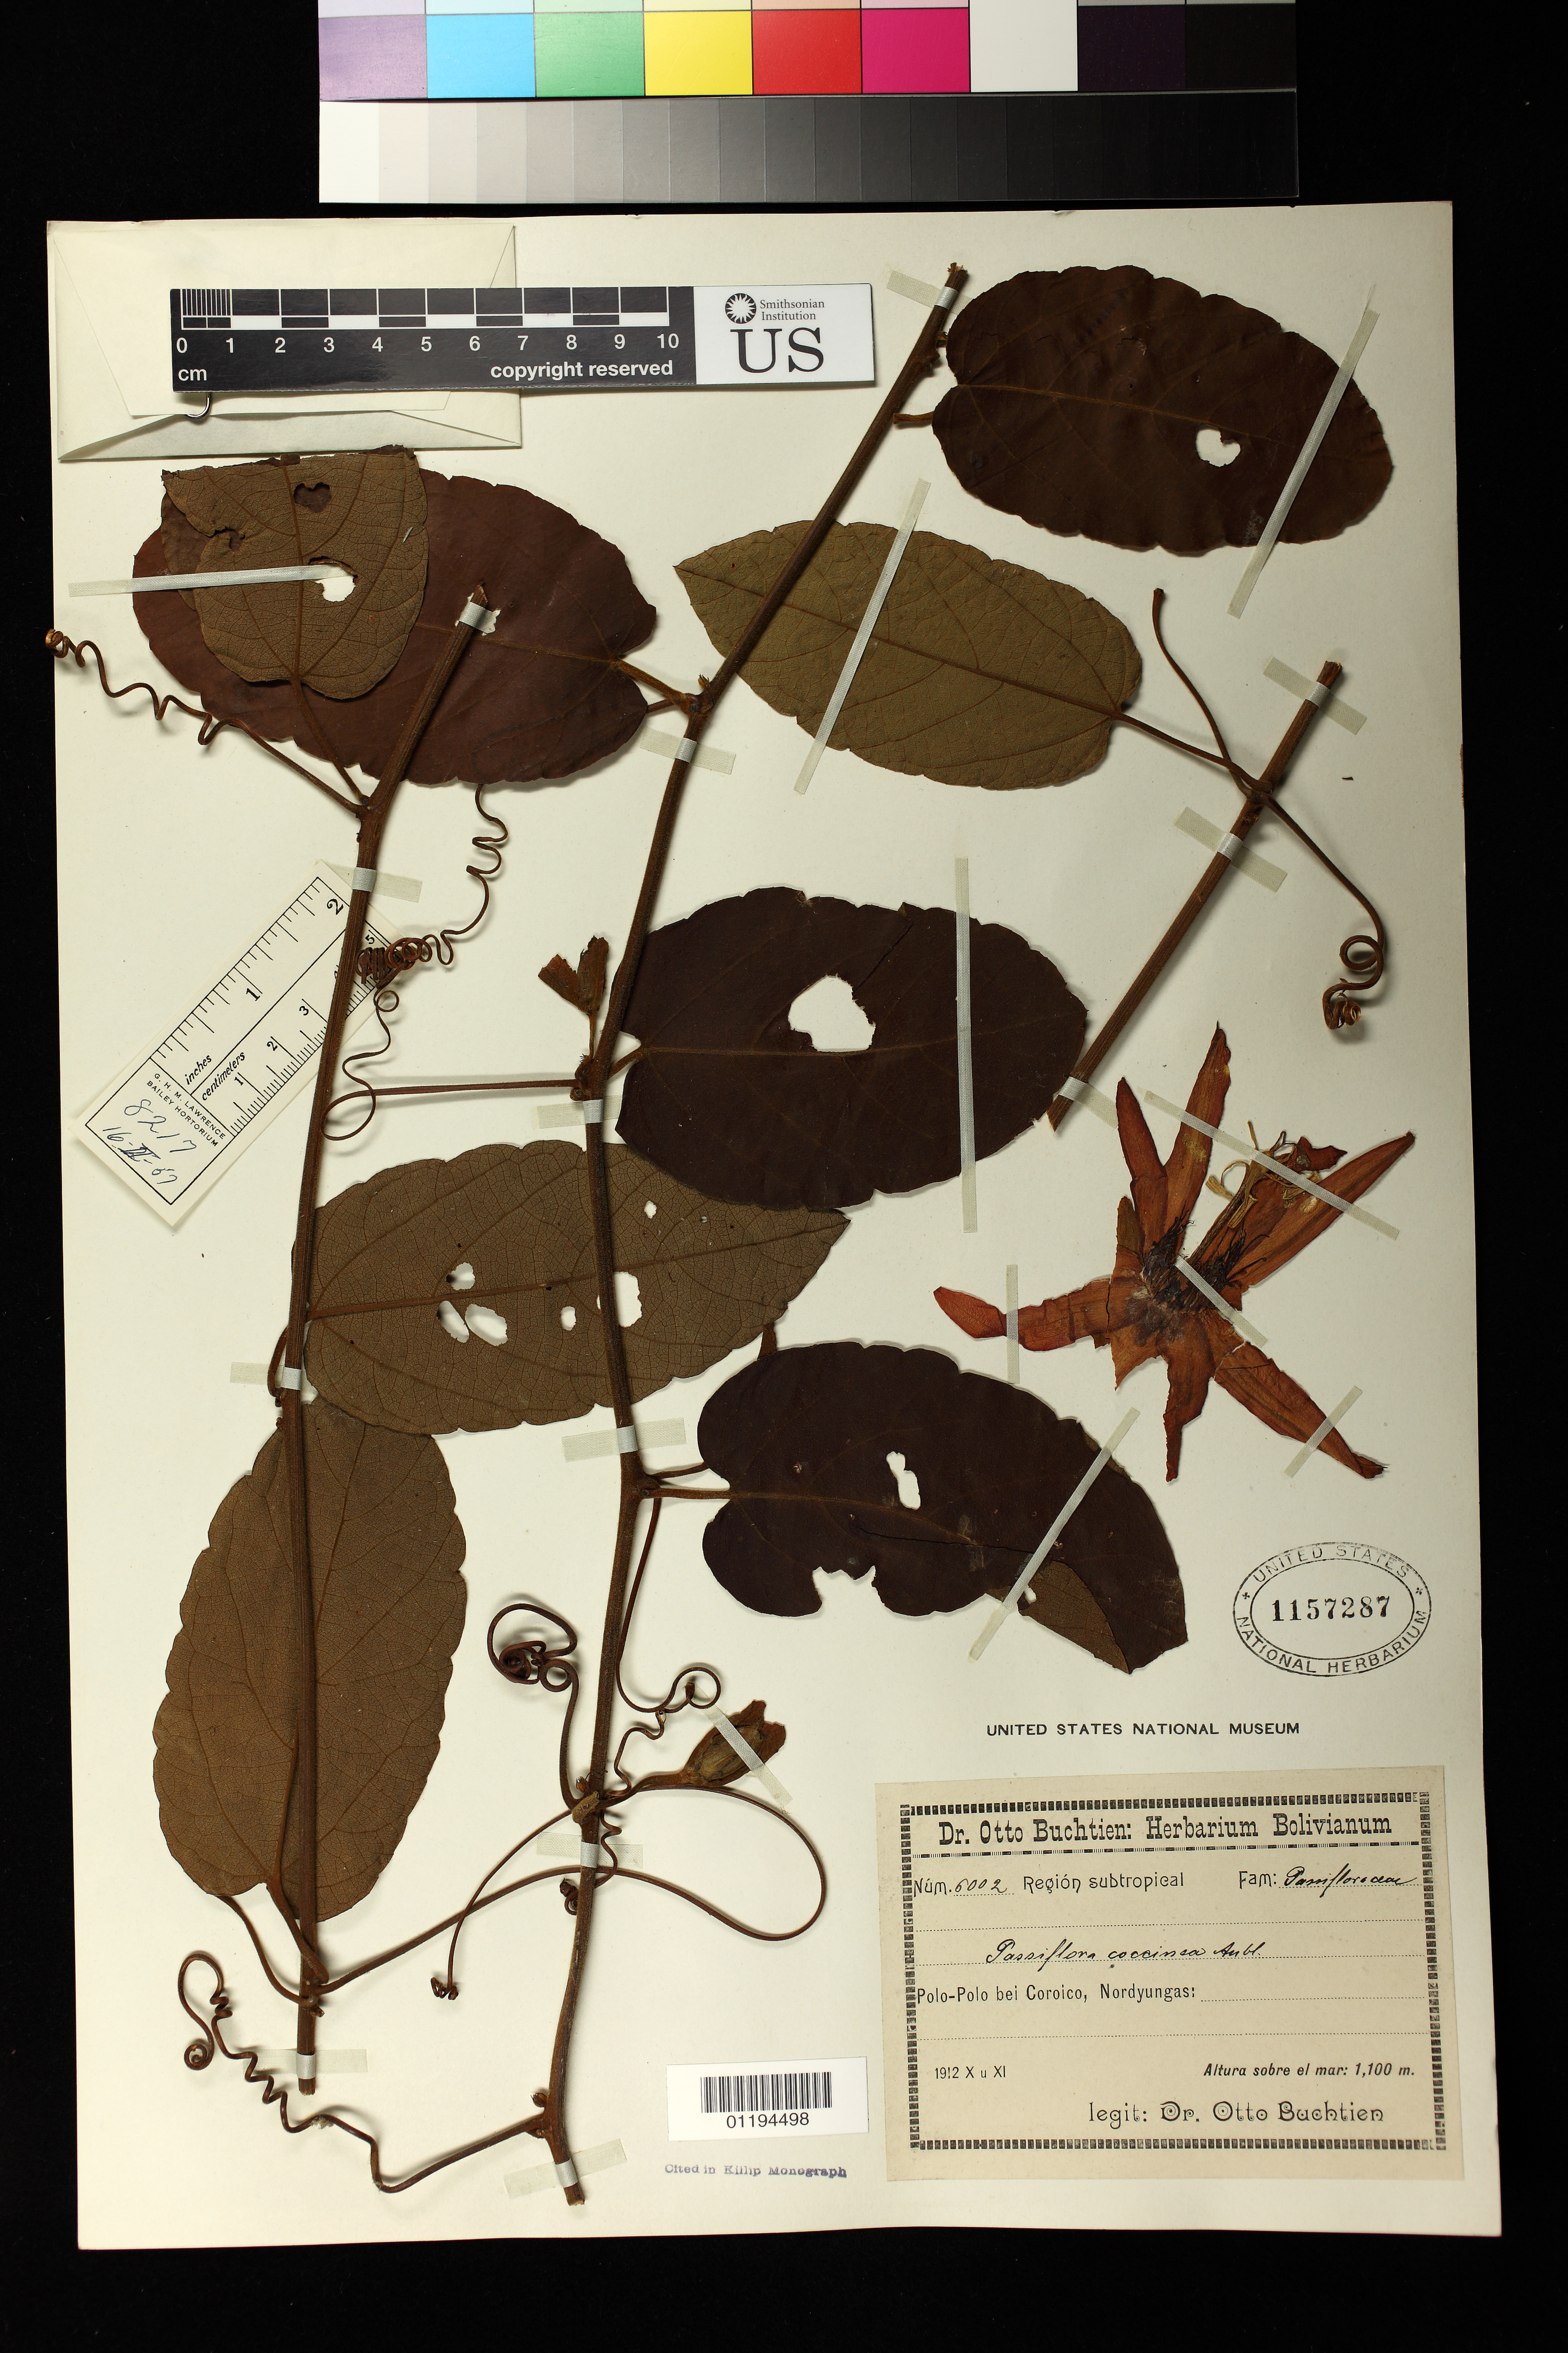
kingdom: Plantae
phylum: Tracheophyta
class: Magnoliopsida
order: Malpighiales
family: Passifloraceae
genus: Passiflora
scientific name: Passiflora coccinea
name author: Aubl.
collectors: O. Buchtien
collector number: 6002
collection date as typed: Oct 1912 to -- Nov 1912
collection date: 1912-10/1912-11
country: Bolivia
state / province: La Paz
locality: Polo-Polo bei Coroico, Nordyungas (Nor Yungas)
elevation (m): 1100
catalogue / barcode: US 1157287